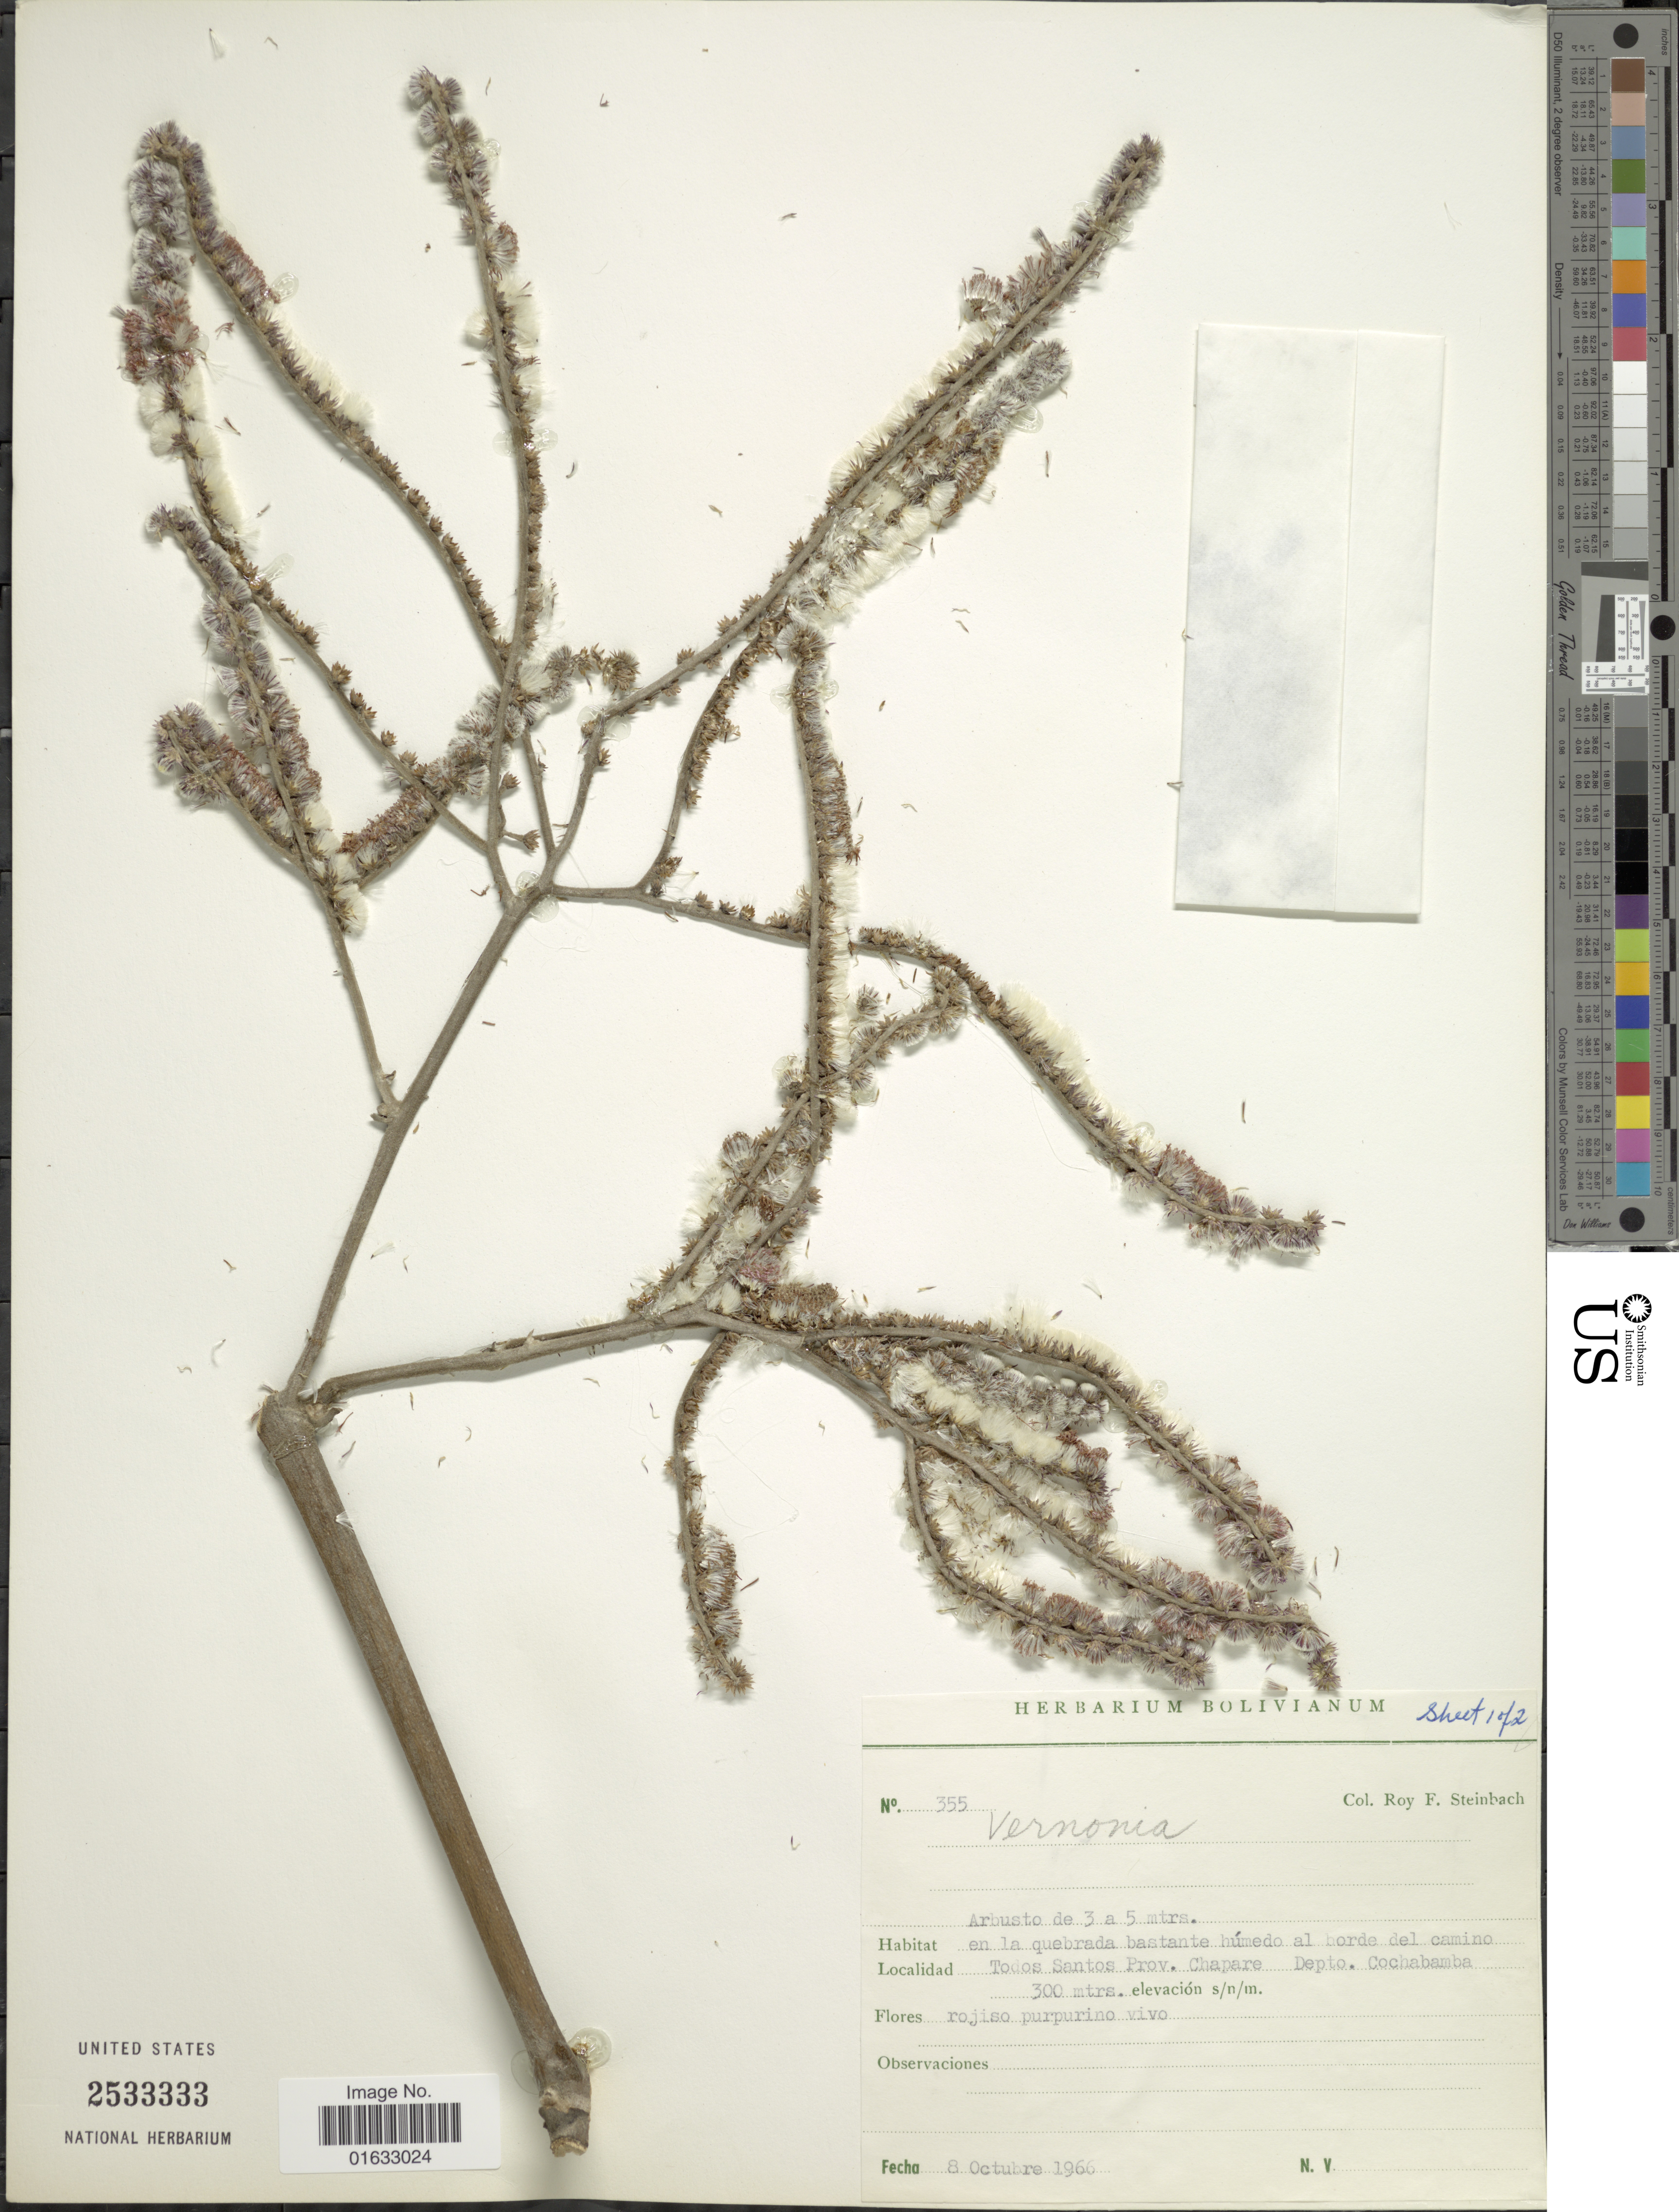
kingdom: Plantae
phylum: Tracheophyta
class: Magnoliopsida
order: Asterales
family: Asteraceae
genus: Eirmocephala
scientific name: Eirmocephala megaphylla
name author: (Hieron.) H. Rob.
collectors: R. F. Steinbach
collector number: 355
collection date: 1966-10-08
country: Bolivia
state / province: Cochabamba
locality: Todos Santas Prov. Chapare, Depto. Cochabamba.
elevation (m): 300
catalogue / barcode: US 2533333